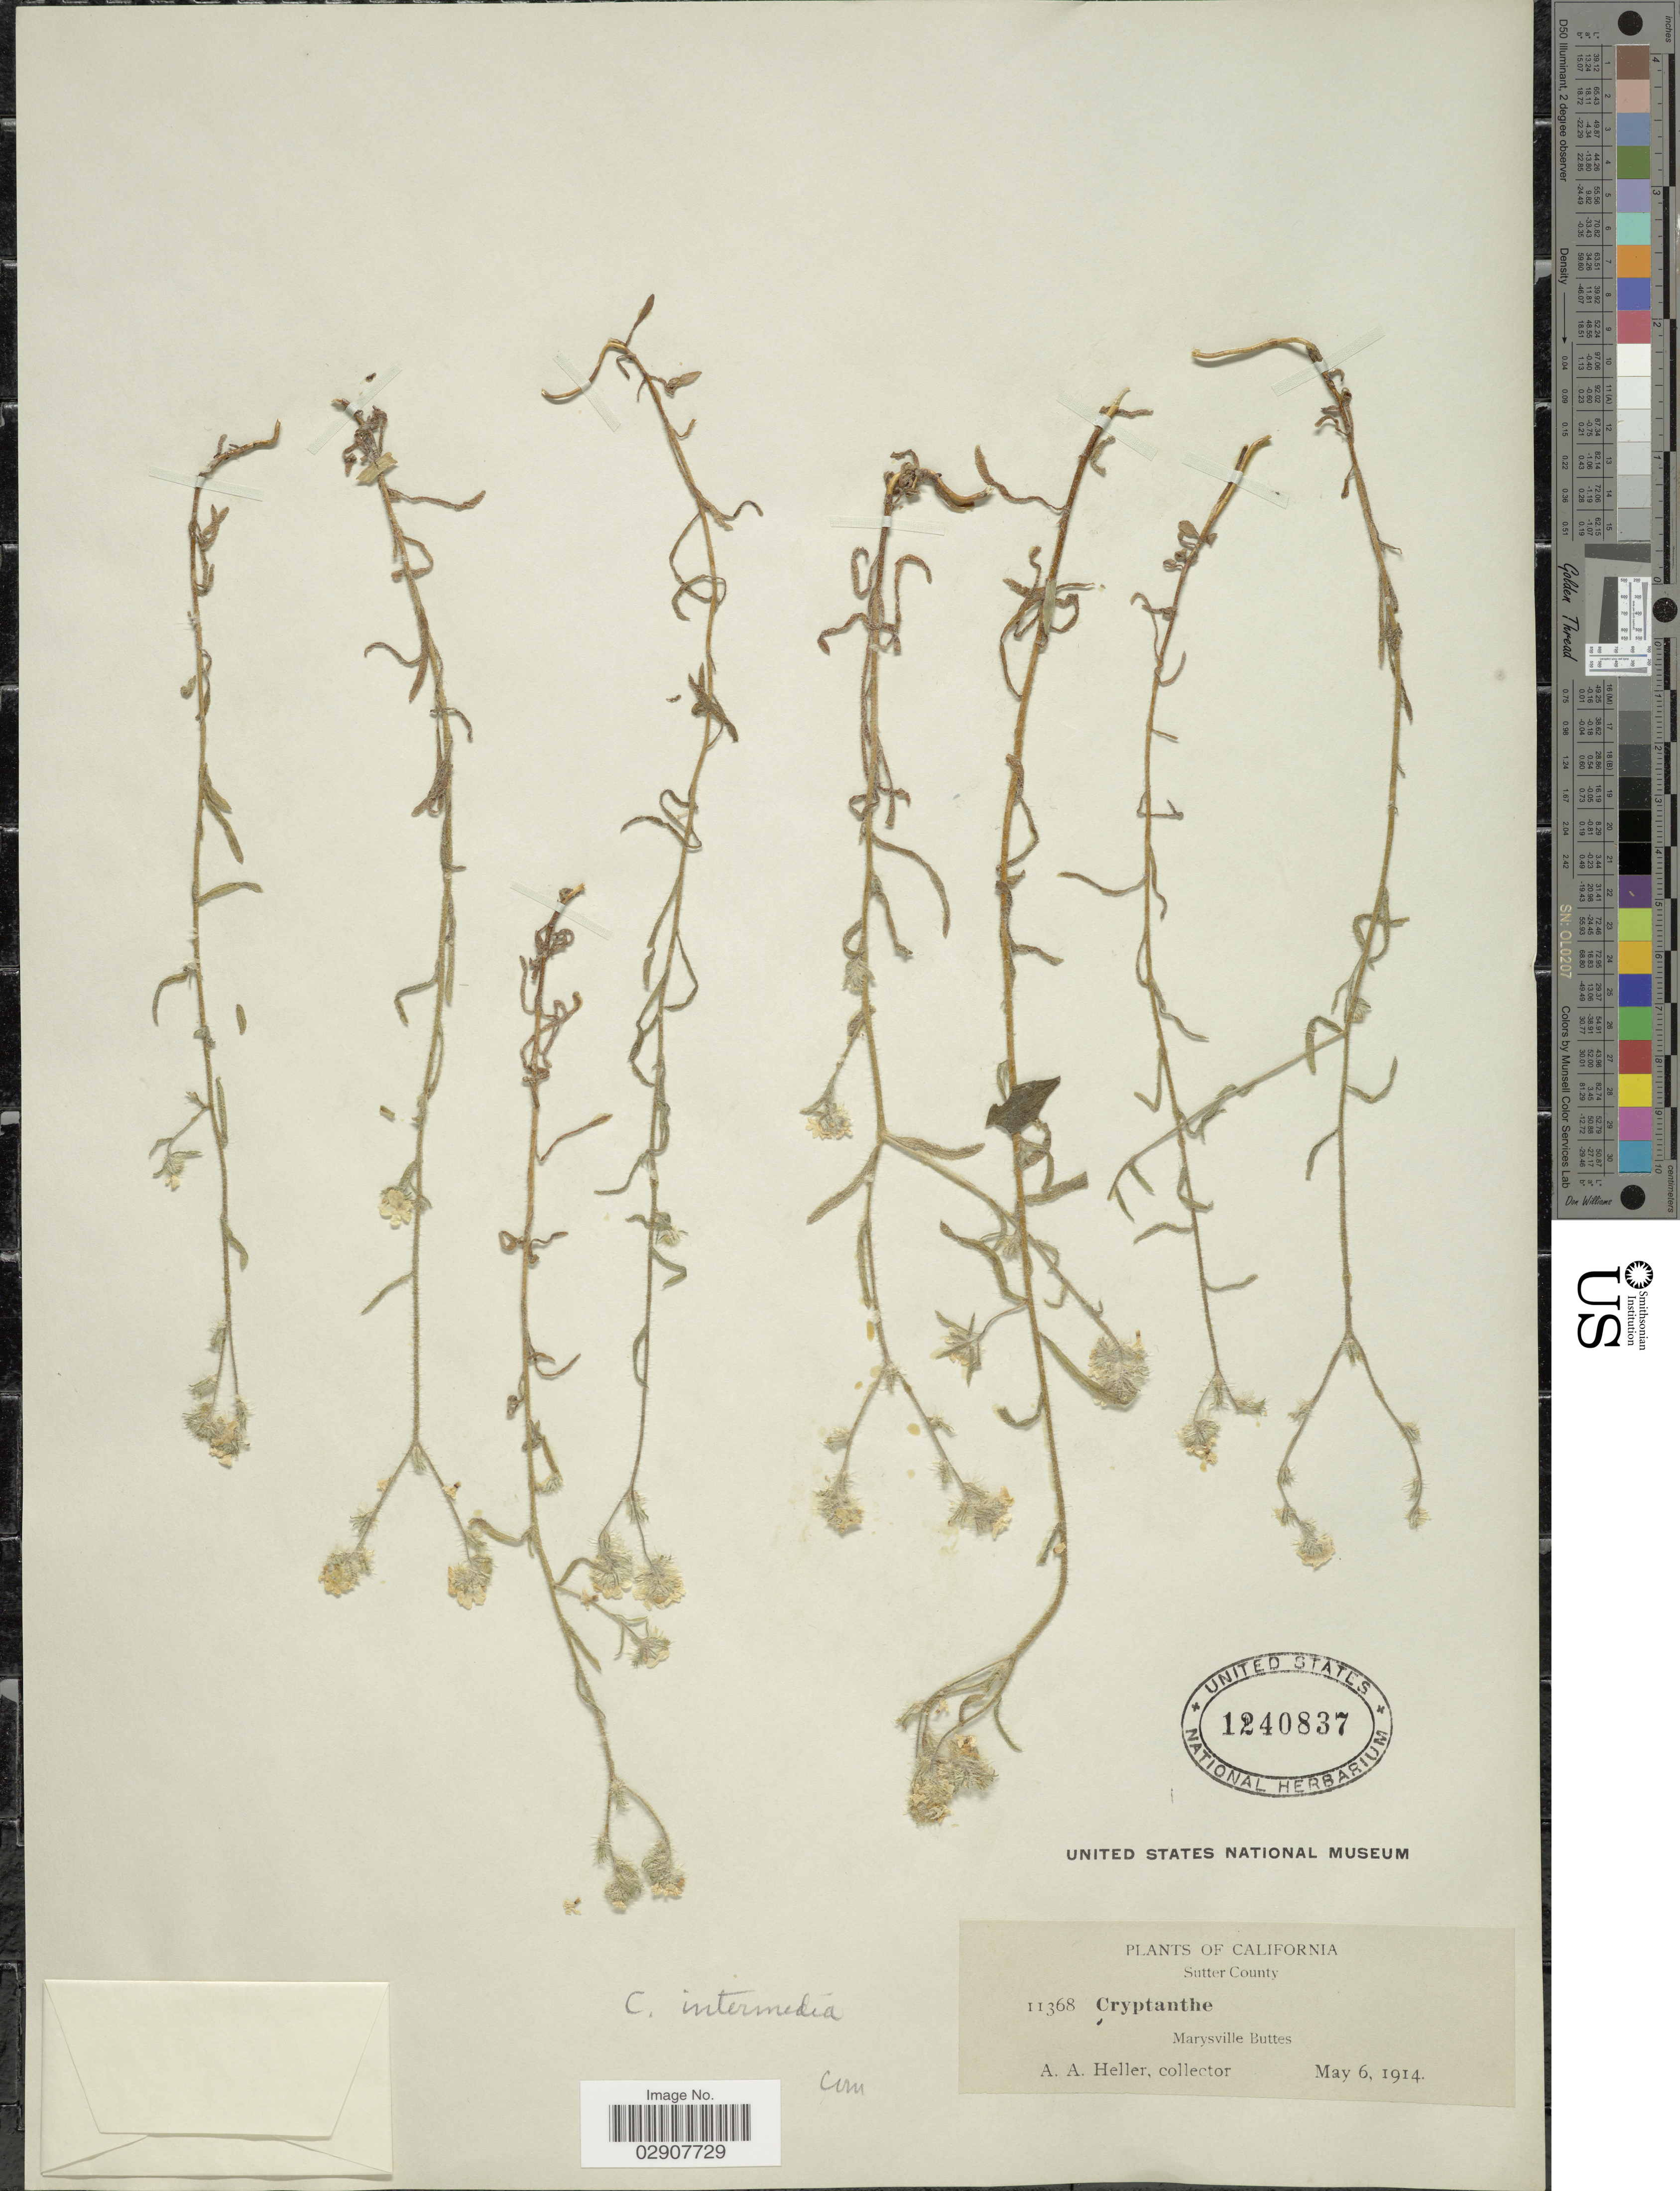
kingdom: Plantae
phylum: Tracheophyta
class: Magnoliopsida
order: Boraginales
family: Boraginaceae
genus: Cryptantha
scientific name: Cryptantha intermedia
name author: (A. Gray) Greene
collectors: A. A. Heller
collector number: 11368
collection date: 1914-05-06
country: United States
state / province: California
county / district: Sutter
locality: Sutter County, Marysville Buttes.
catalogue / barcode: US 1240837